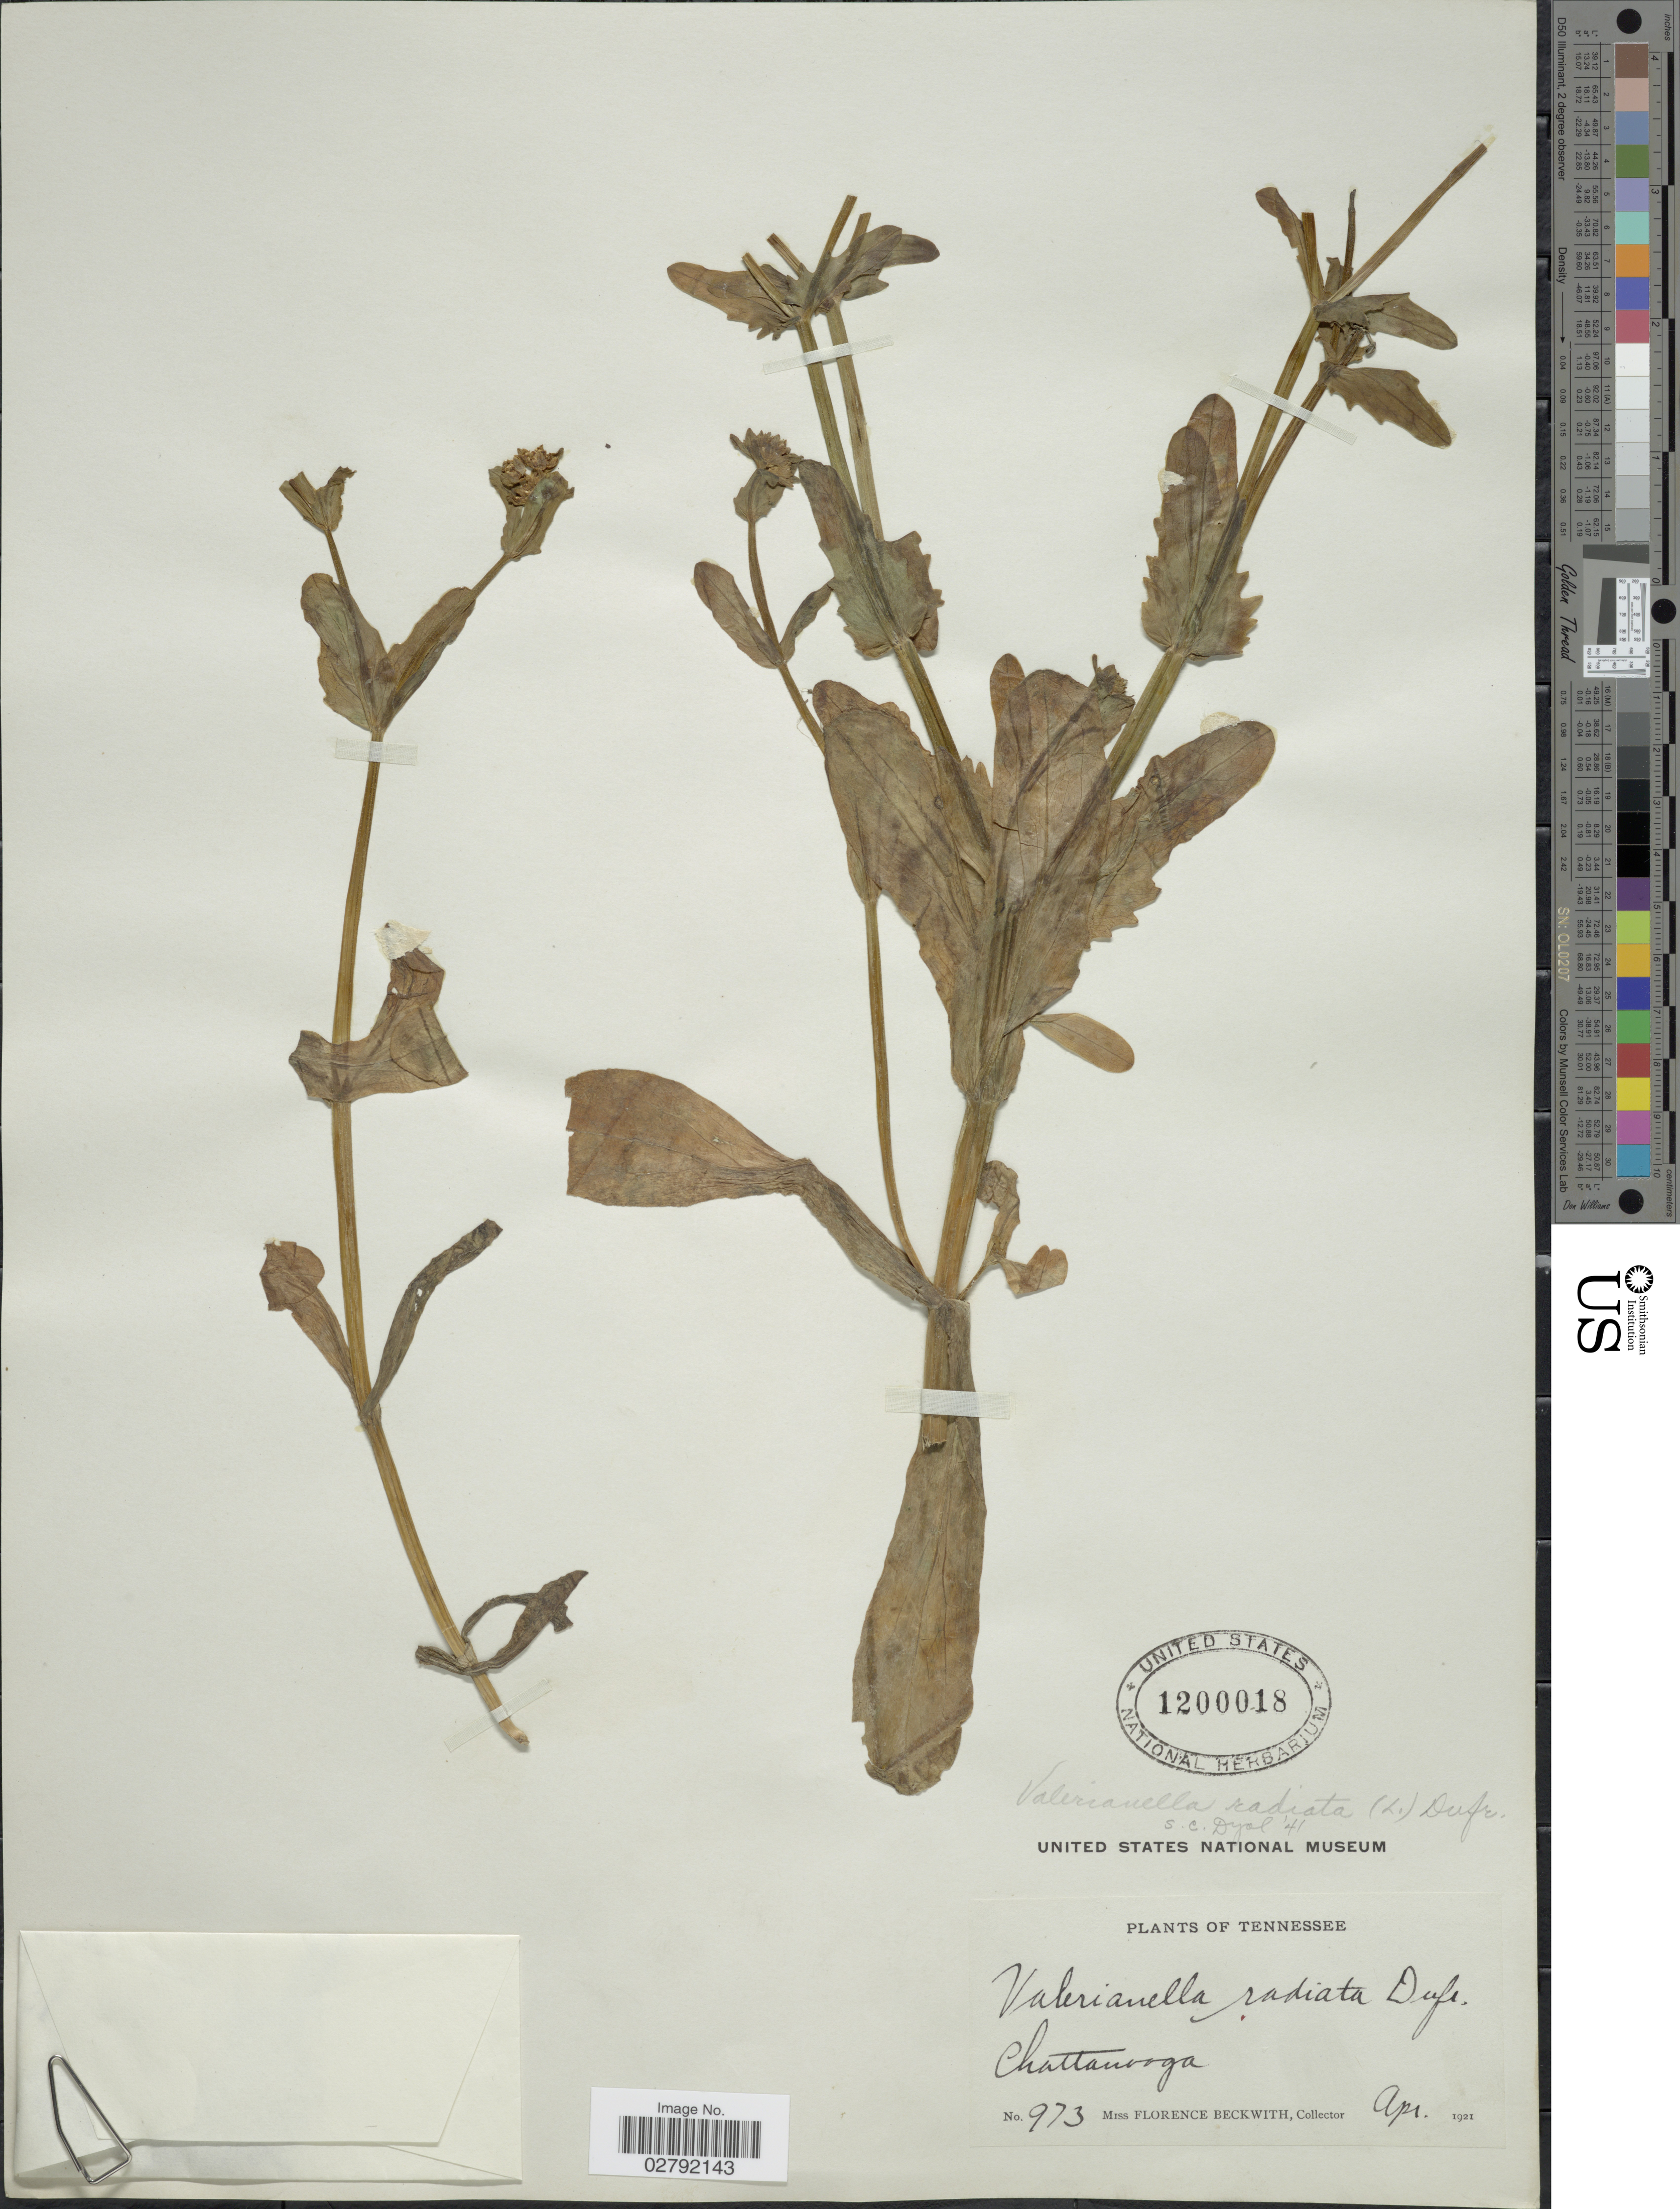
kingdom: Plantae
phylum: Tracheophyta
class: Magnoliopsida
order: Dipsacales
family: Caprifoliaceae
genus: Valerianella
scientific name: Valerianella radiata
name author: (L.) Dufr.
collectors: F. Beckwith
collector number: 973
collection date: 1921-04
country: United States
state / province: Tennessee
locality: Chattanooga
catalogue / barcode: US 1200018